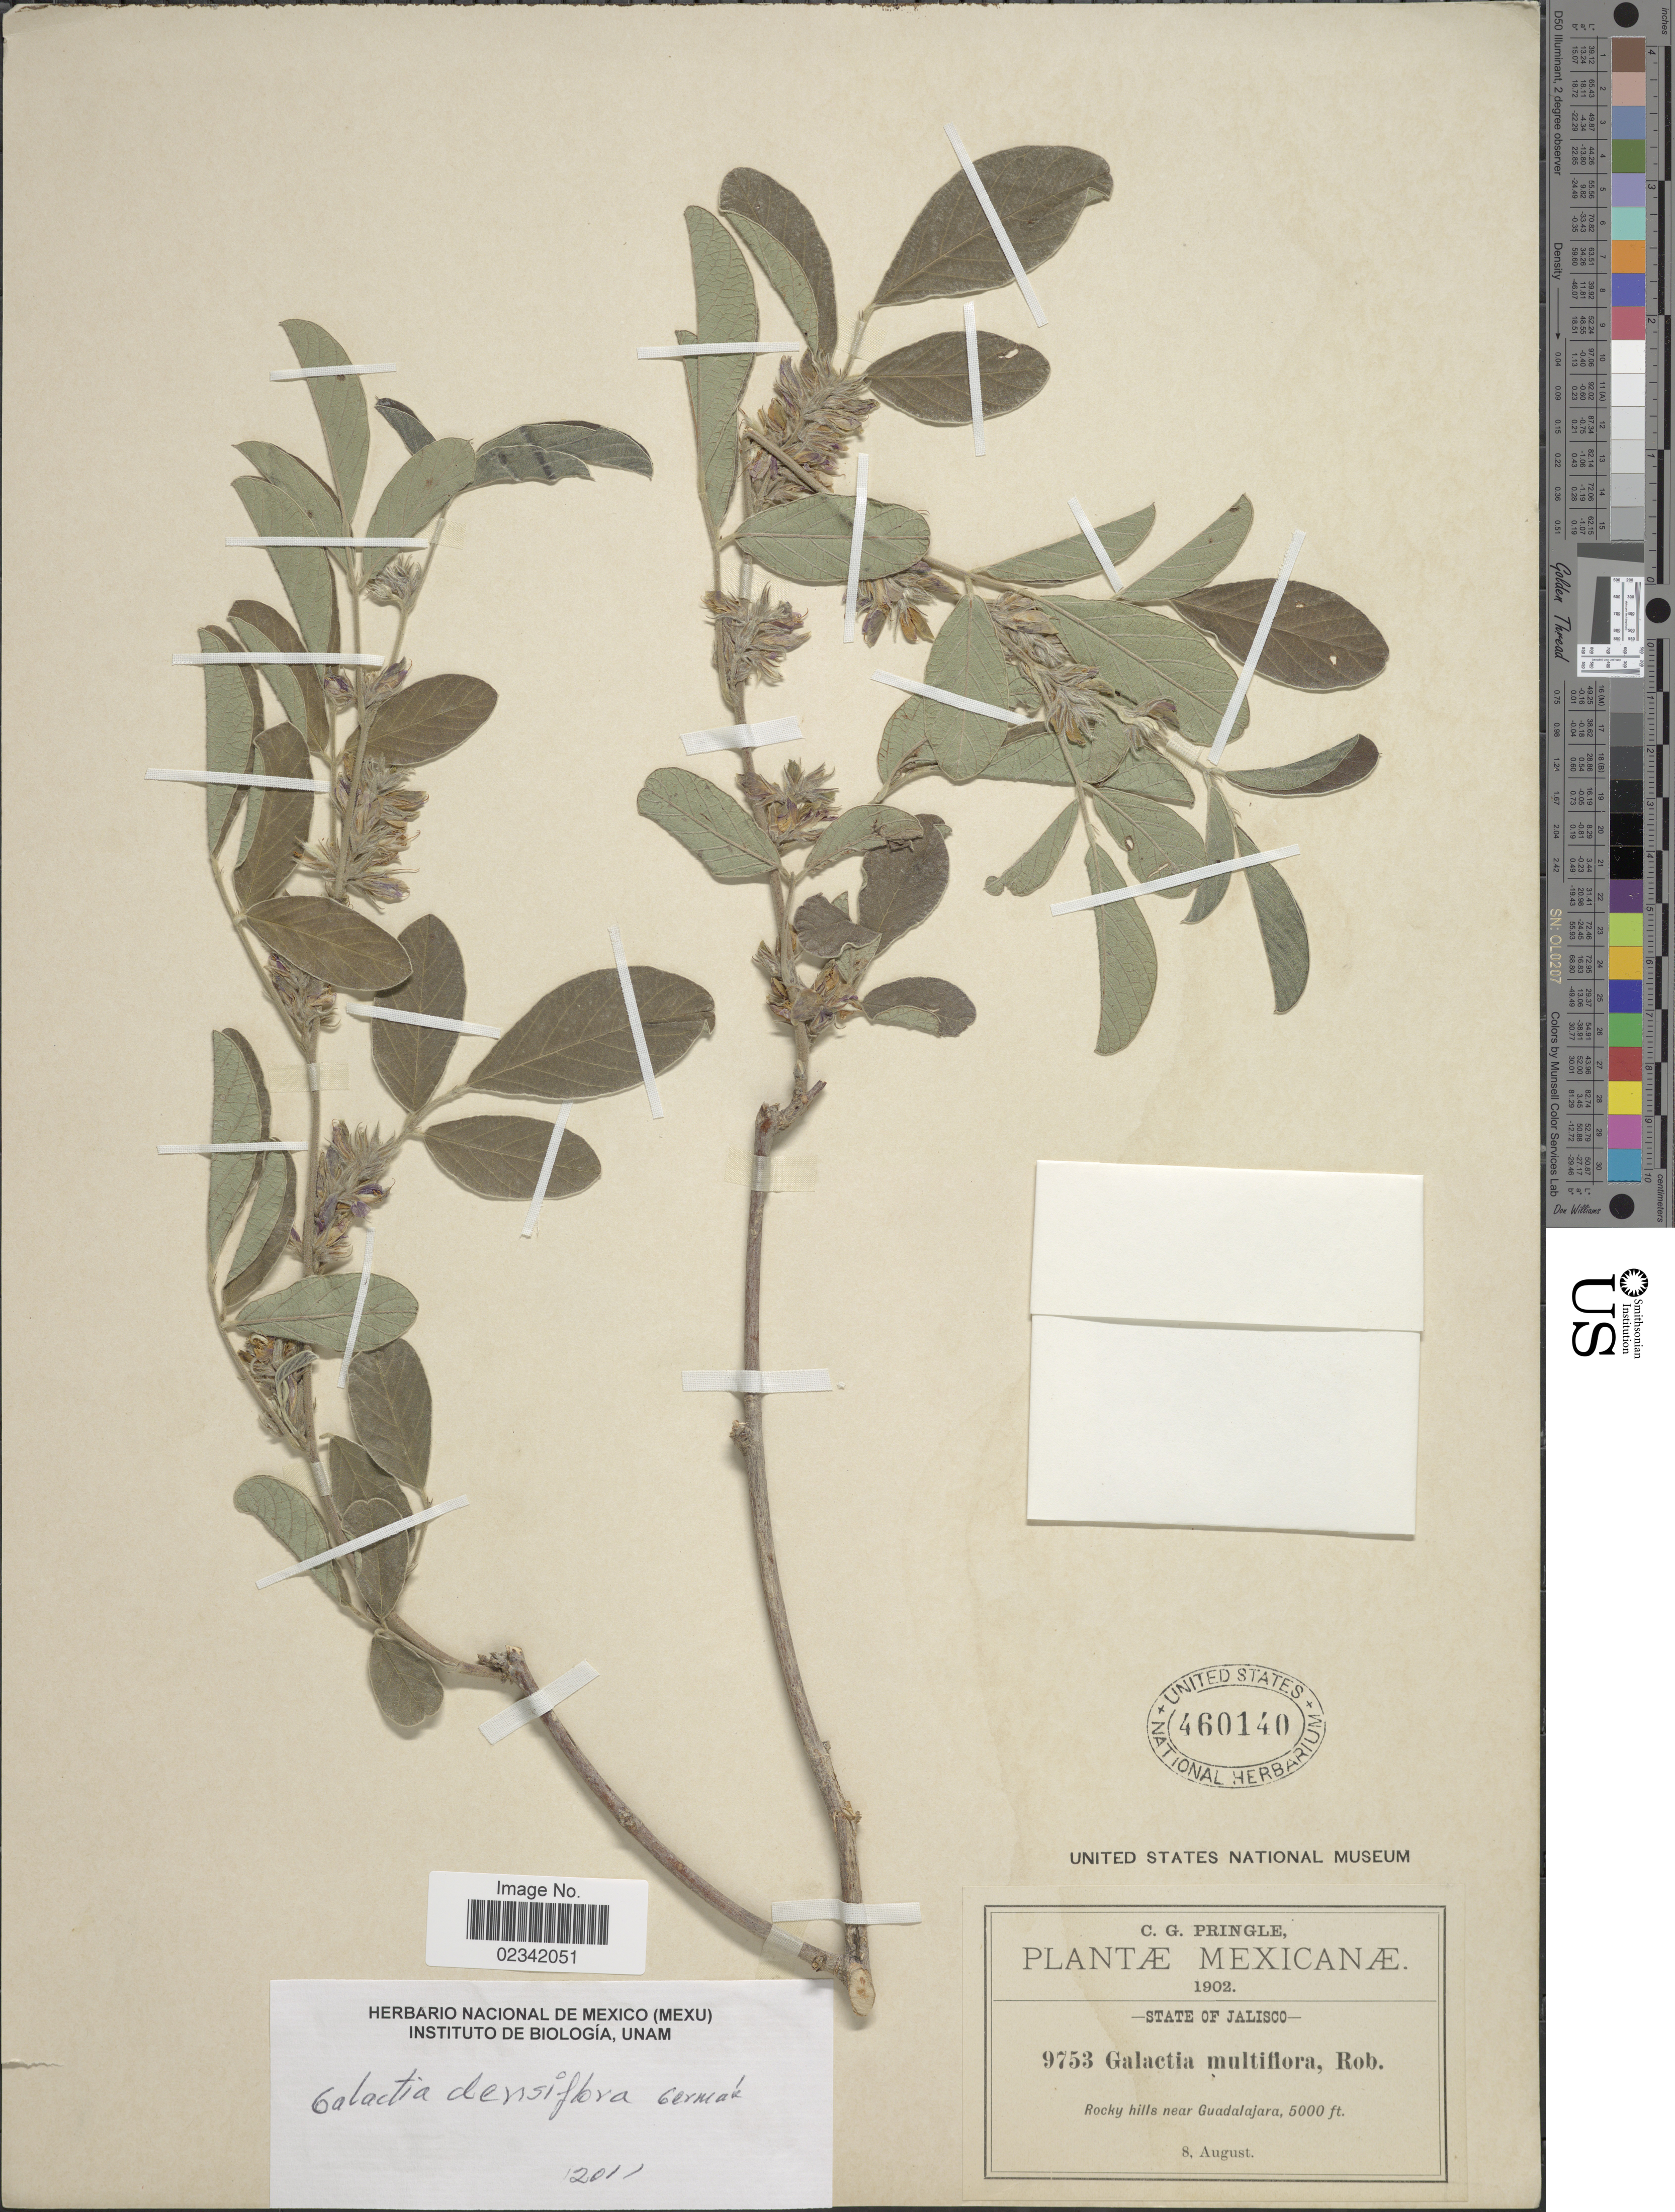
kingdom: Plantae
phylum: Tracheophyta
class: Magnoliopsida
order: Fabales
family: Fabaceae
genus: Galactia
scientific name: Galactia densiflora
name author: Germán & M. Sousa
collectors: C. G. Pringle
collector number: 9753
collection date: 1902-08-08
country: Mexico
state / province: Jalisco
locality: State of Jalisco, Rocky hills near Guadalajara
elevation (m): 1524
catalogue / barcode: US 460140